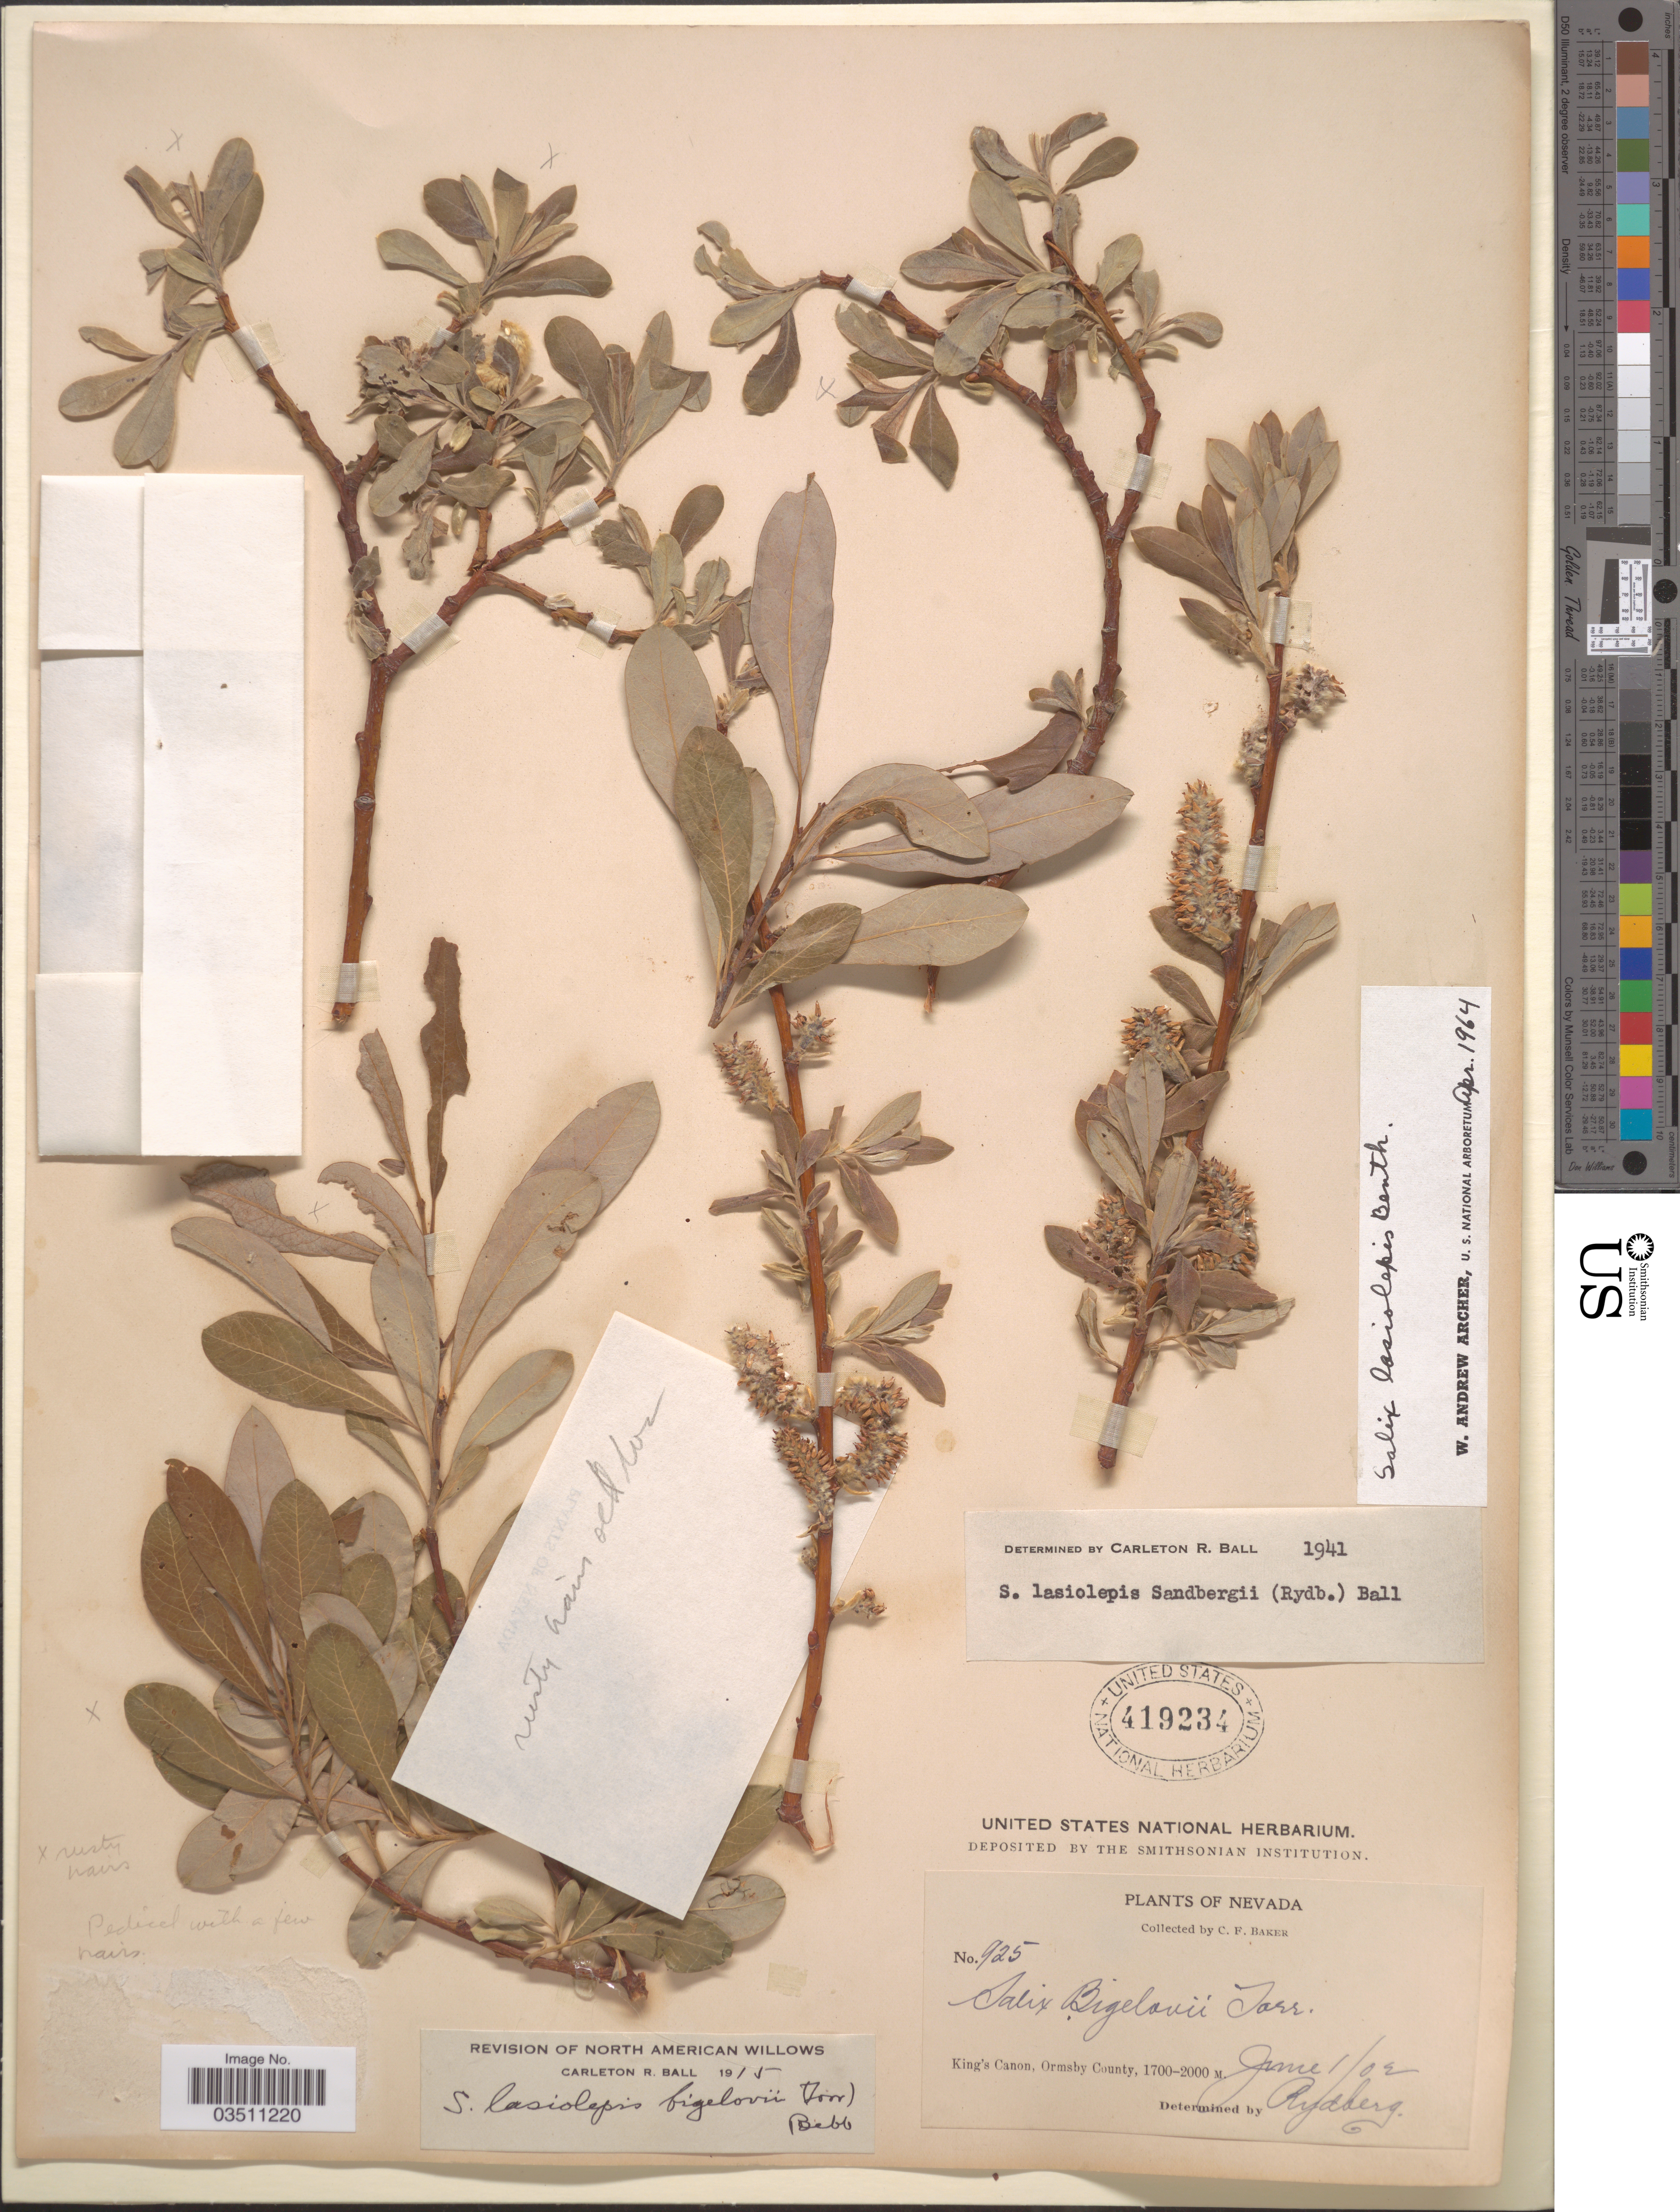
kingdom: Plantae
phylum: Tracheophyta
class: Magnoliopsida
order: Malpighiales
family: Salicaceae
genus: Salix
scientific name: Salix lasiolepis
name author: Benth.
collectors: C. F. Baker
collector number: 925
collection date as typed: Transcribed d/m/y: 1/6/2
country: United States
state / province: Nevada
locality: King's Canon, Ormsby County.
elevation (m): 1700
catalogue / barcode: US 419234